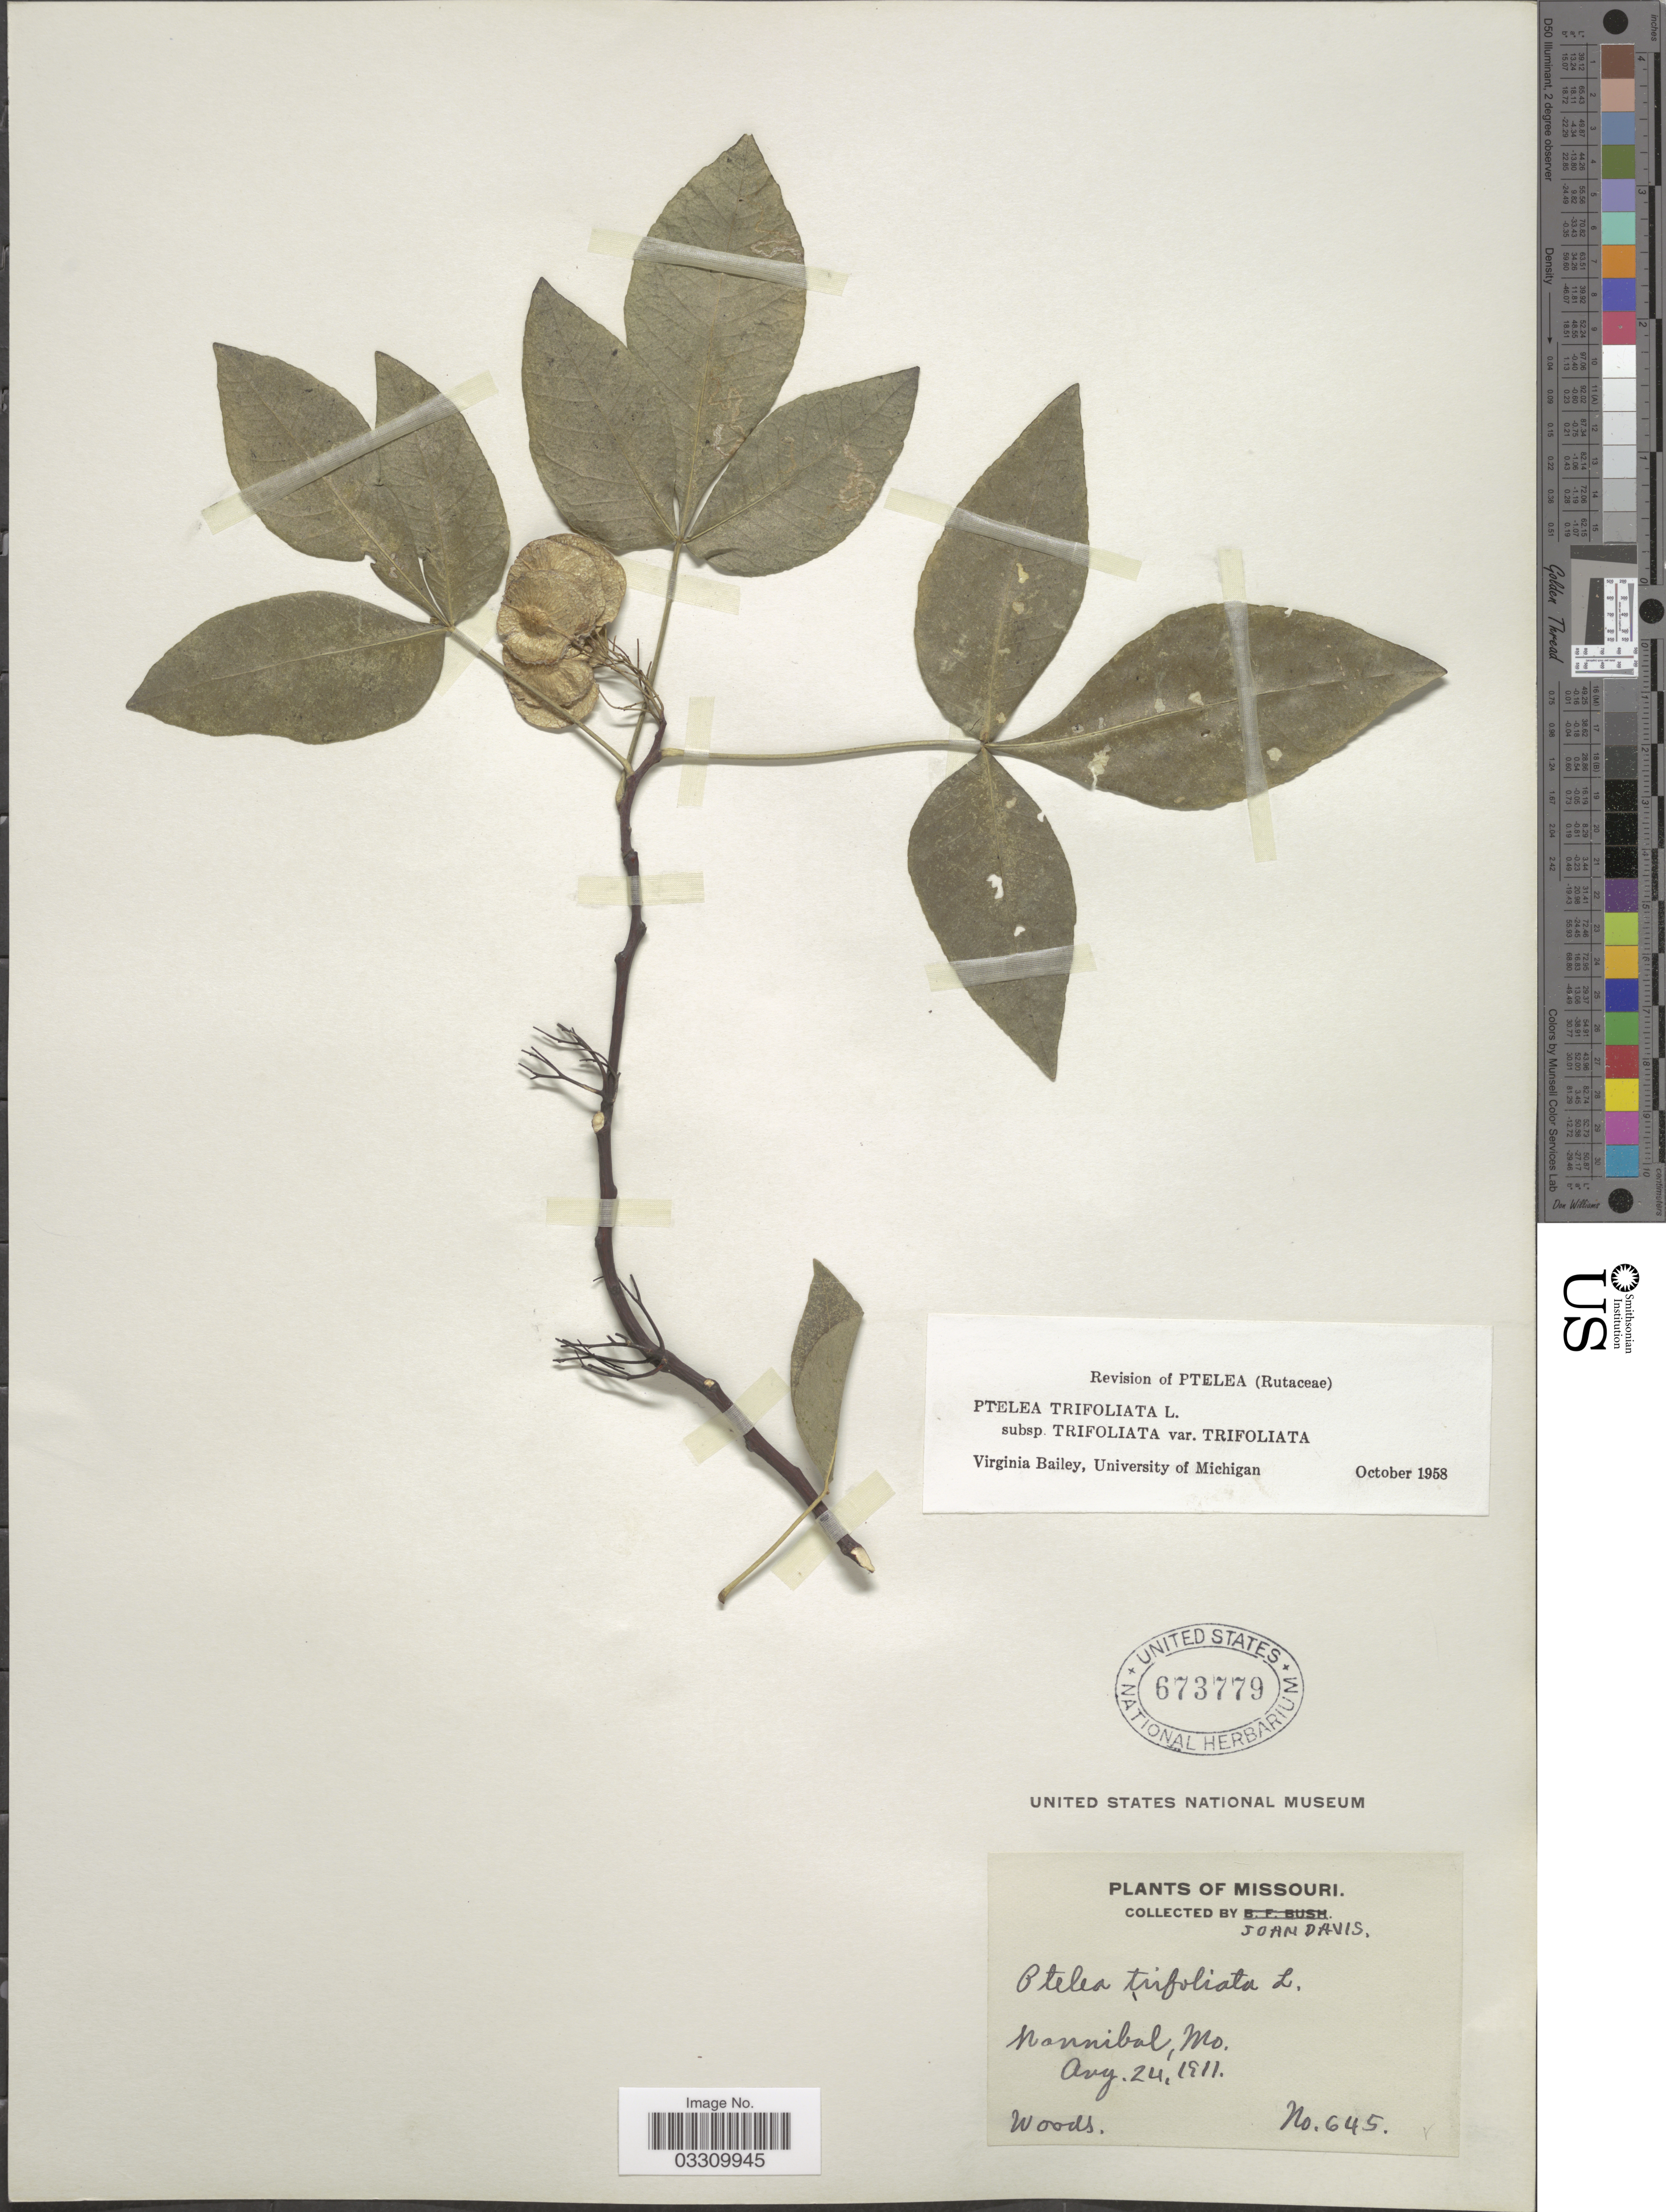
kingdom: Plantae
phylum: Tracheophyta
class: Magnoliopsida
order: Sapindales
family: Rutaceae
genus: Ptelea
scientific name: Ptelea trifoliata var. trifoliata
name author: L.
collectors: J. Davis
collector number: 645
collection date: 1911-08-24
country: United States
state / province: Missouri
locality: Hannibal.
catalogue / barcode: US 673779